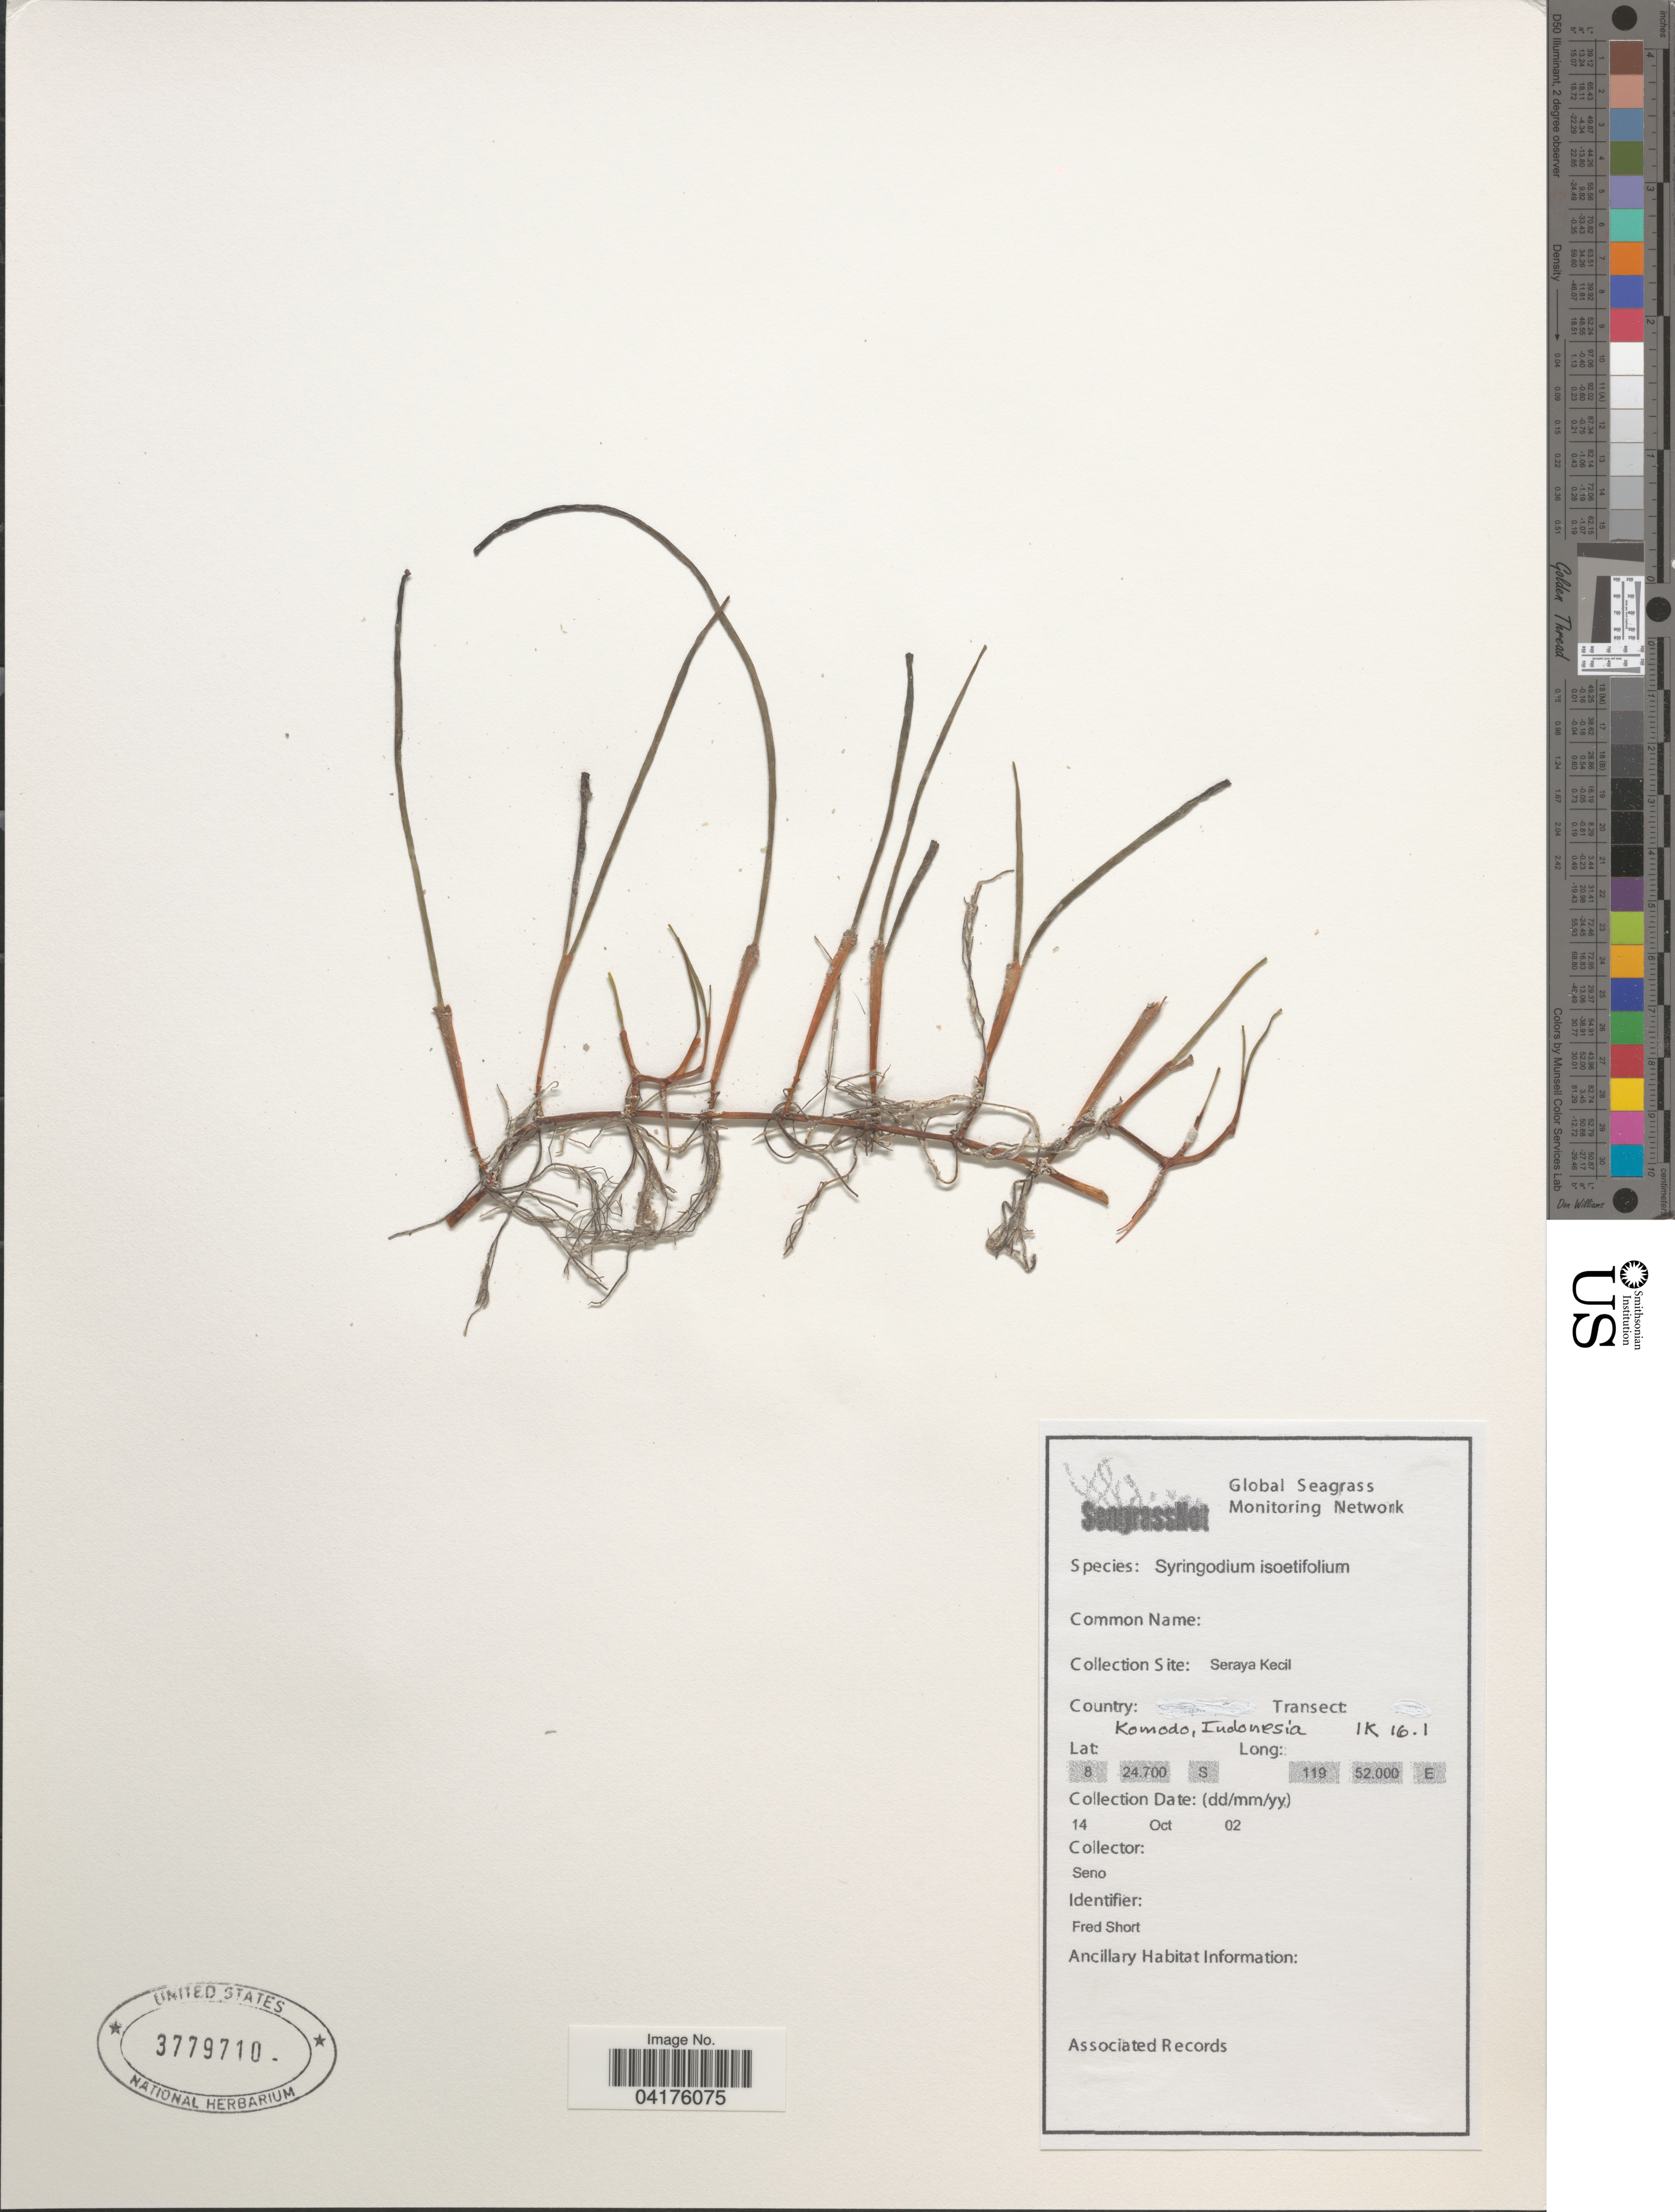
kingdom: Plantae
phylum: Tracheophyta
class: Liliopsida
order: Alismatales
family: Cymodoceaceae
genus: Syringodium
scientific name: Syringodium isoetifolium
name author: (Asch.) Dandy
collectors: Seno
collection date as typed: Transcribed d/m/y: 14/10/2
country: Indonesia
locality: Seraya Kecil, Komodo. Transect: IK 16.1.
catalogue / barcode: US 3779710